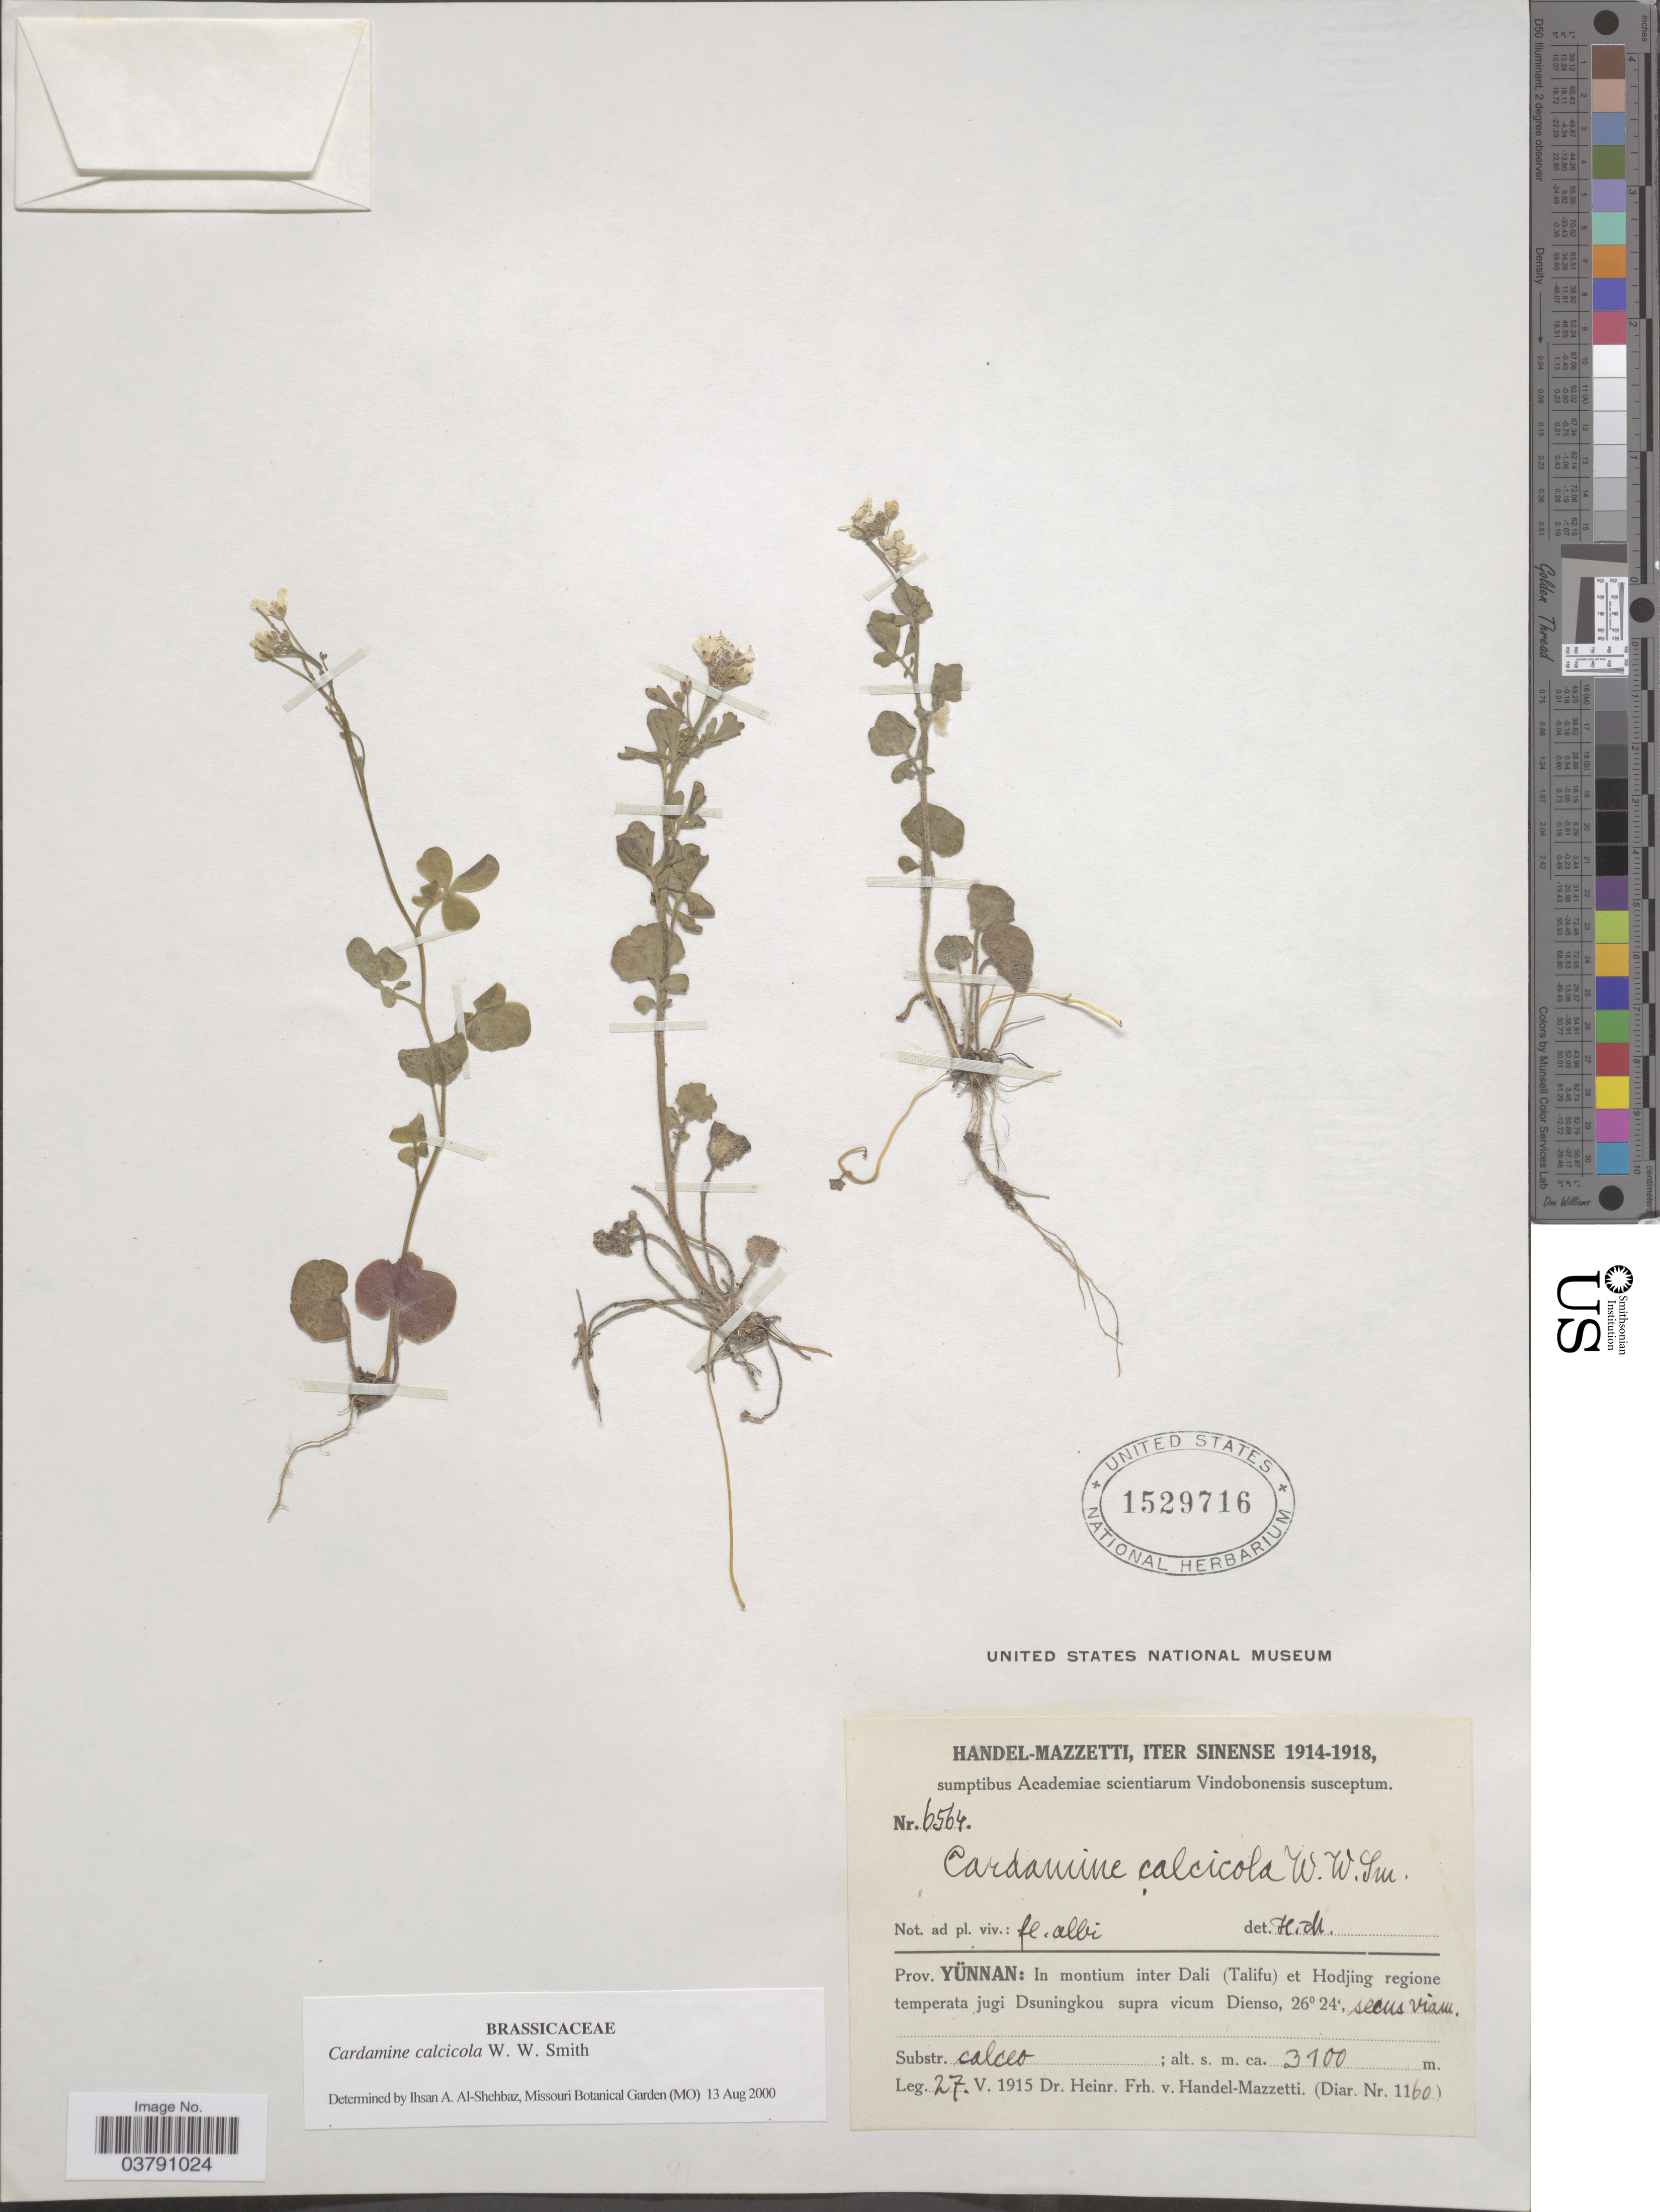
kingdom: Plantae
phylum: Tracheophyta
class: Magnoliopsida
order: Brassicales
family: Brassicaceae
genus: Cardamine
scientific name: Cardamine calcicola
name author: W.W. Sm.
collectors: H. Handel-Mazzetti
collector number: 6564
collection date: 1915-05-27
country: China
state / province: Yunnan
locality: In montium inter Dali (Talifu) et Hodjing regione temperata jugi Dsuningkou supra vicum Dienso.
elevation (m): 3100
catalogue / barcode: US 1529716